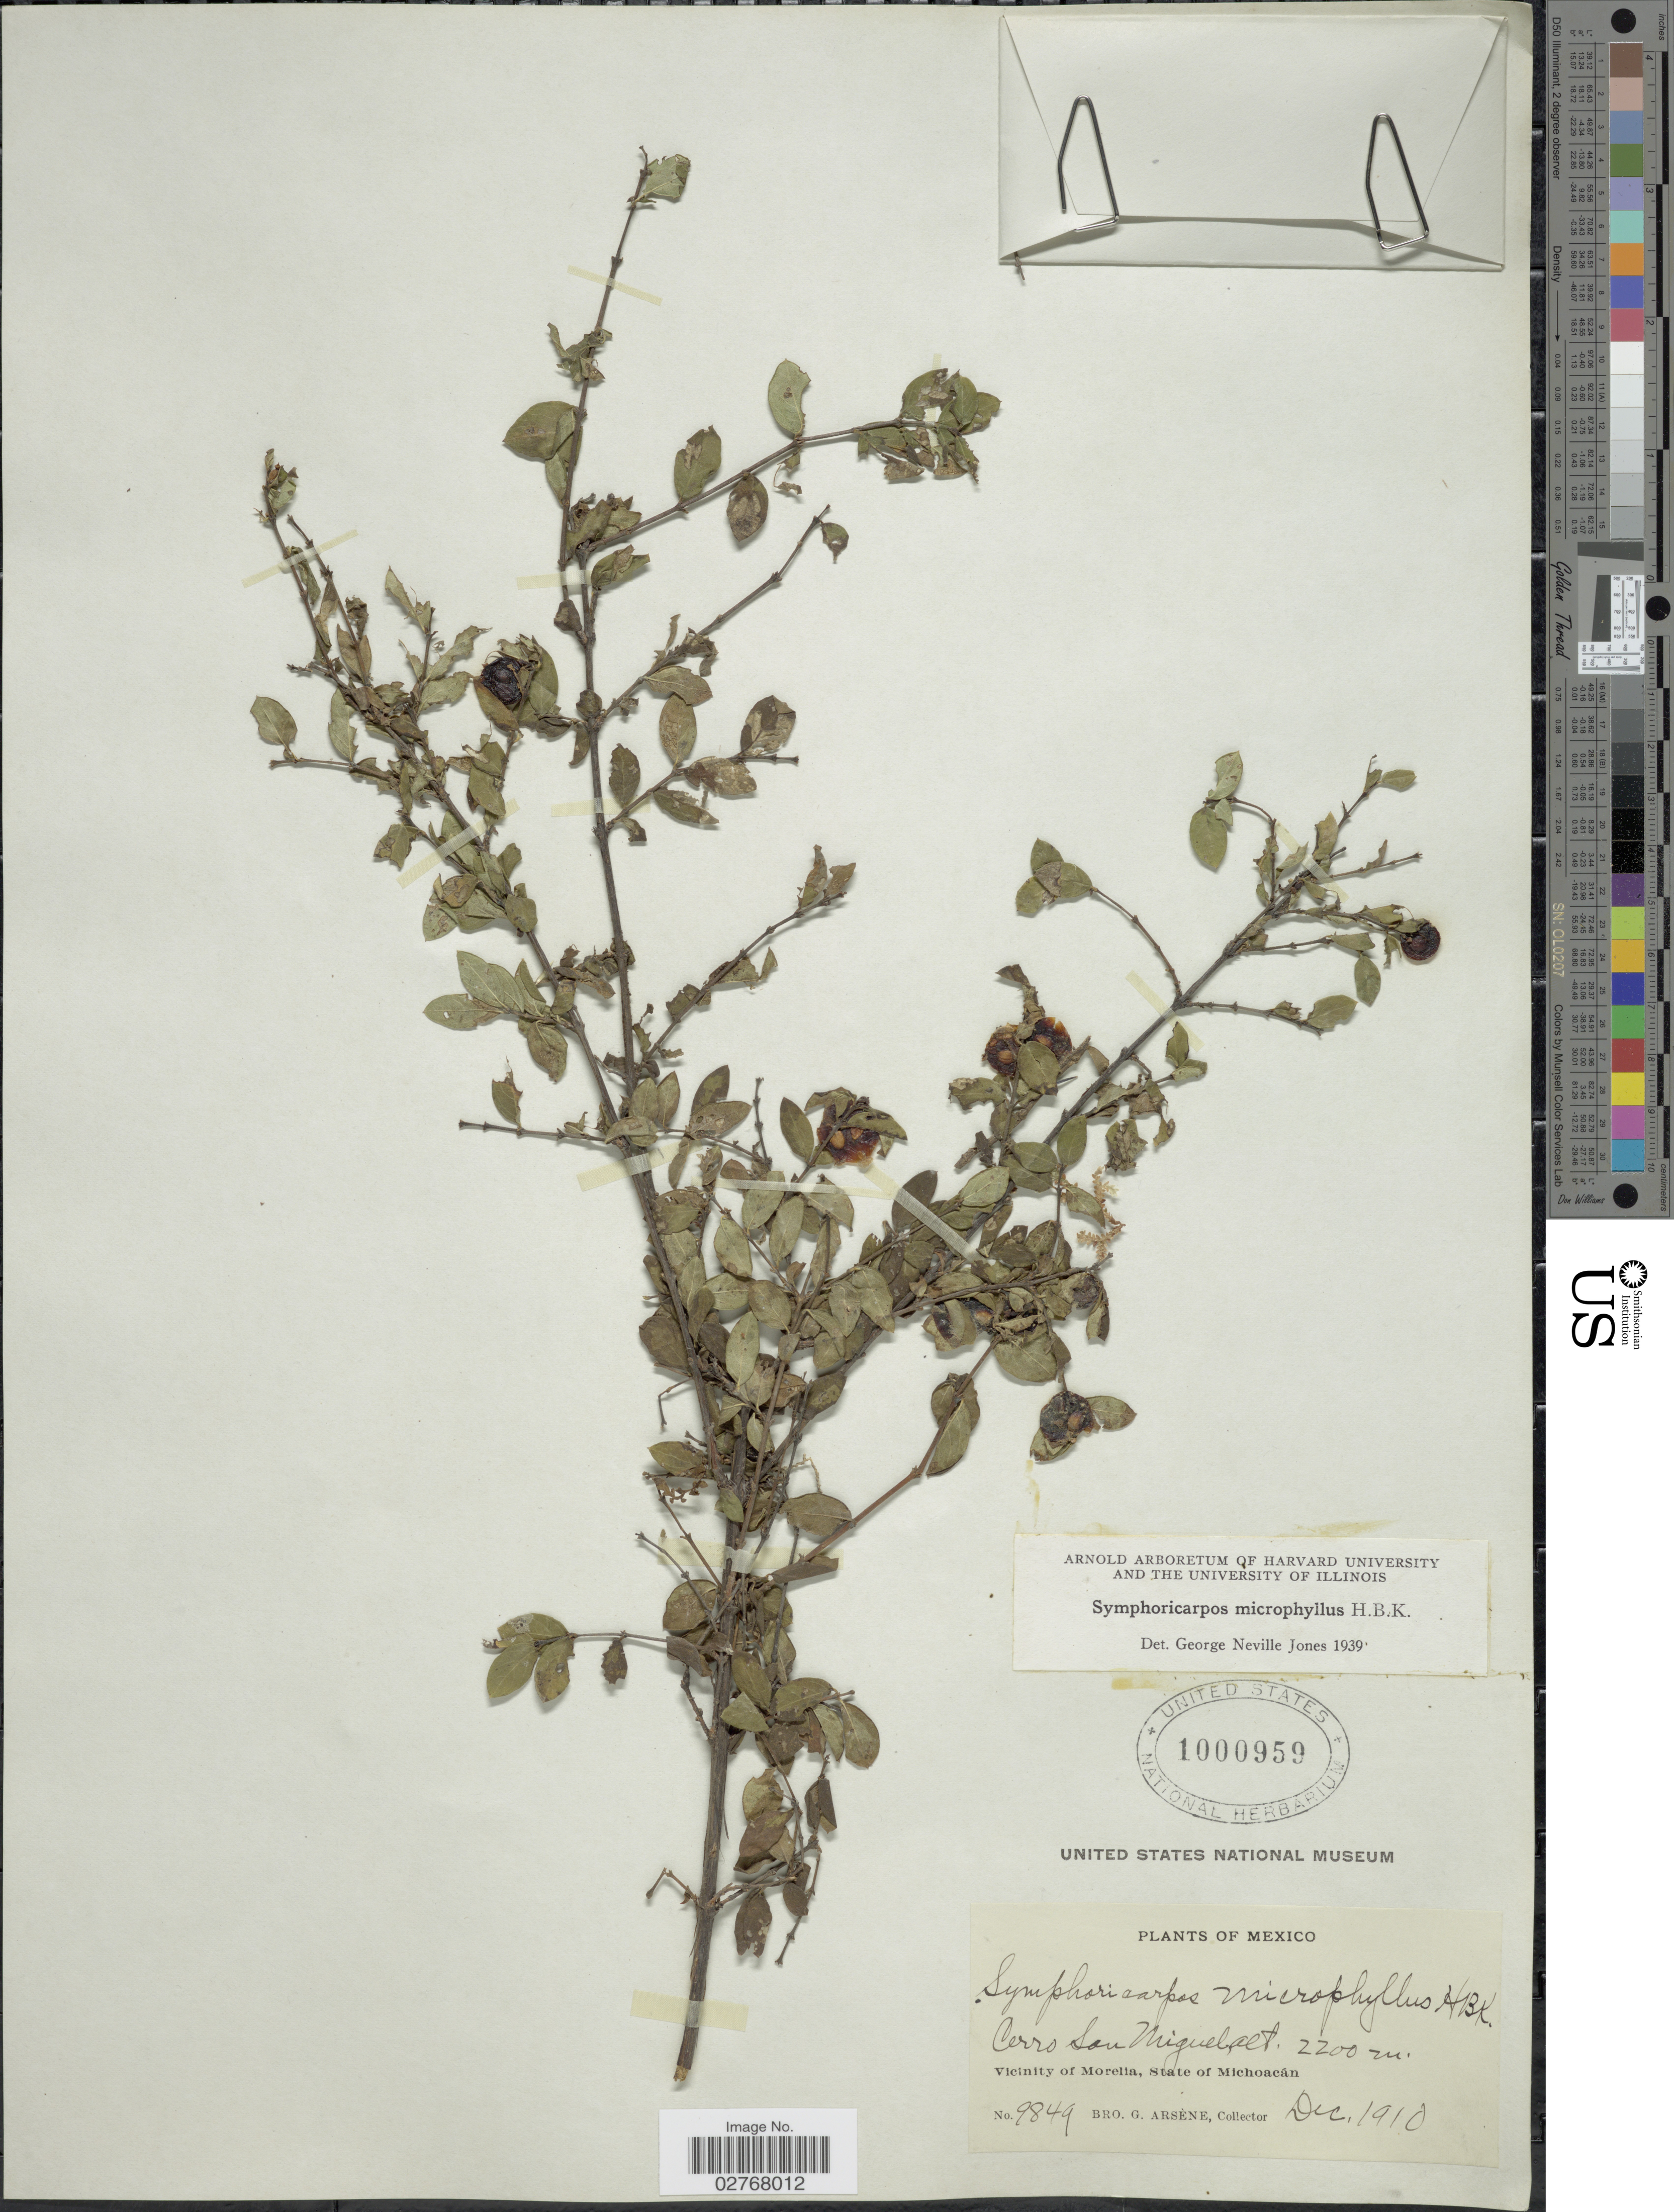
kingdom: Plantae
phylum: Tracheophyta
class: Magnoliopsida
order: Dipsacales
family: Caprifoliaceae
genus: Symphoricarpos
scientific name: Symphoricarpos microphyllus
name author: Kunth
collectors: Bro. G. Arsène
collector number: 9849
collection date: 1910-12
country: Mexico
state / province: Michoacán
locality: Cerro San Miguel, Vicinity of Morelia, State of Michoacán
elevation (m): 2200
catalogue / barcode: US 1000959